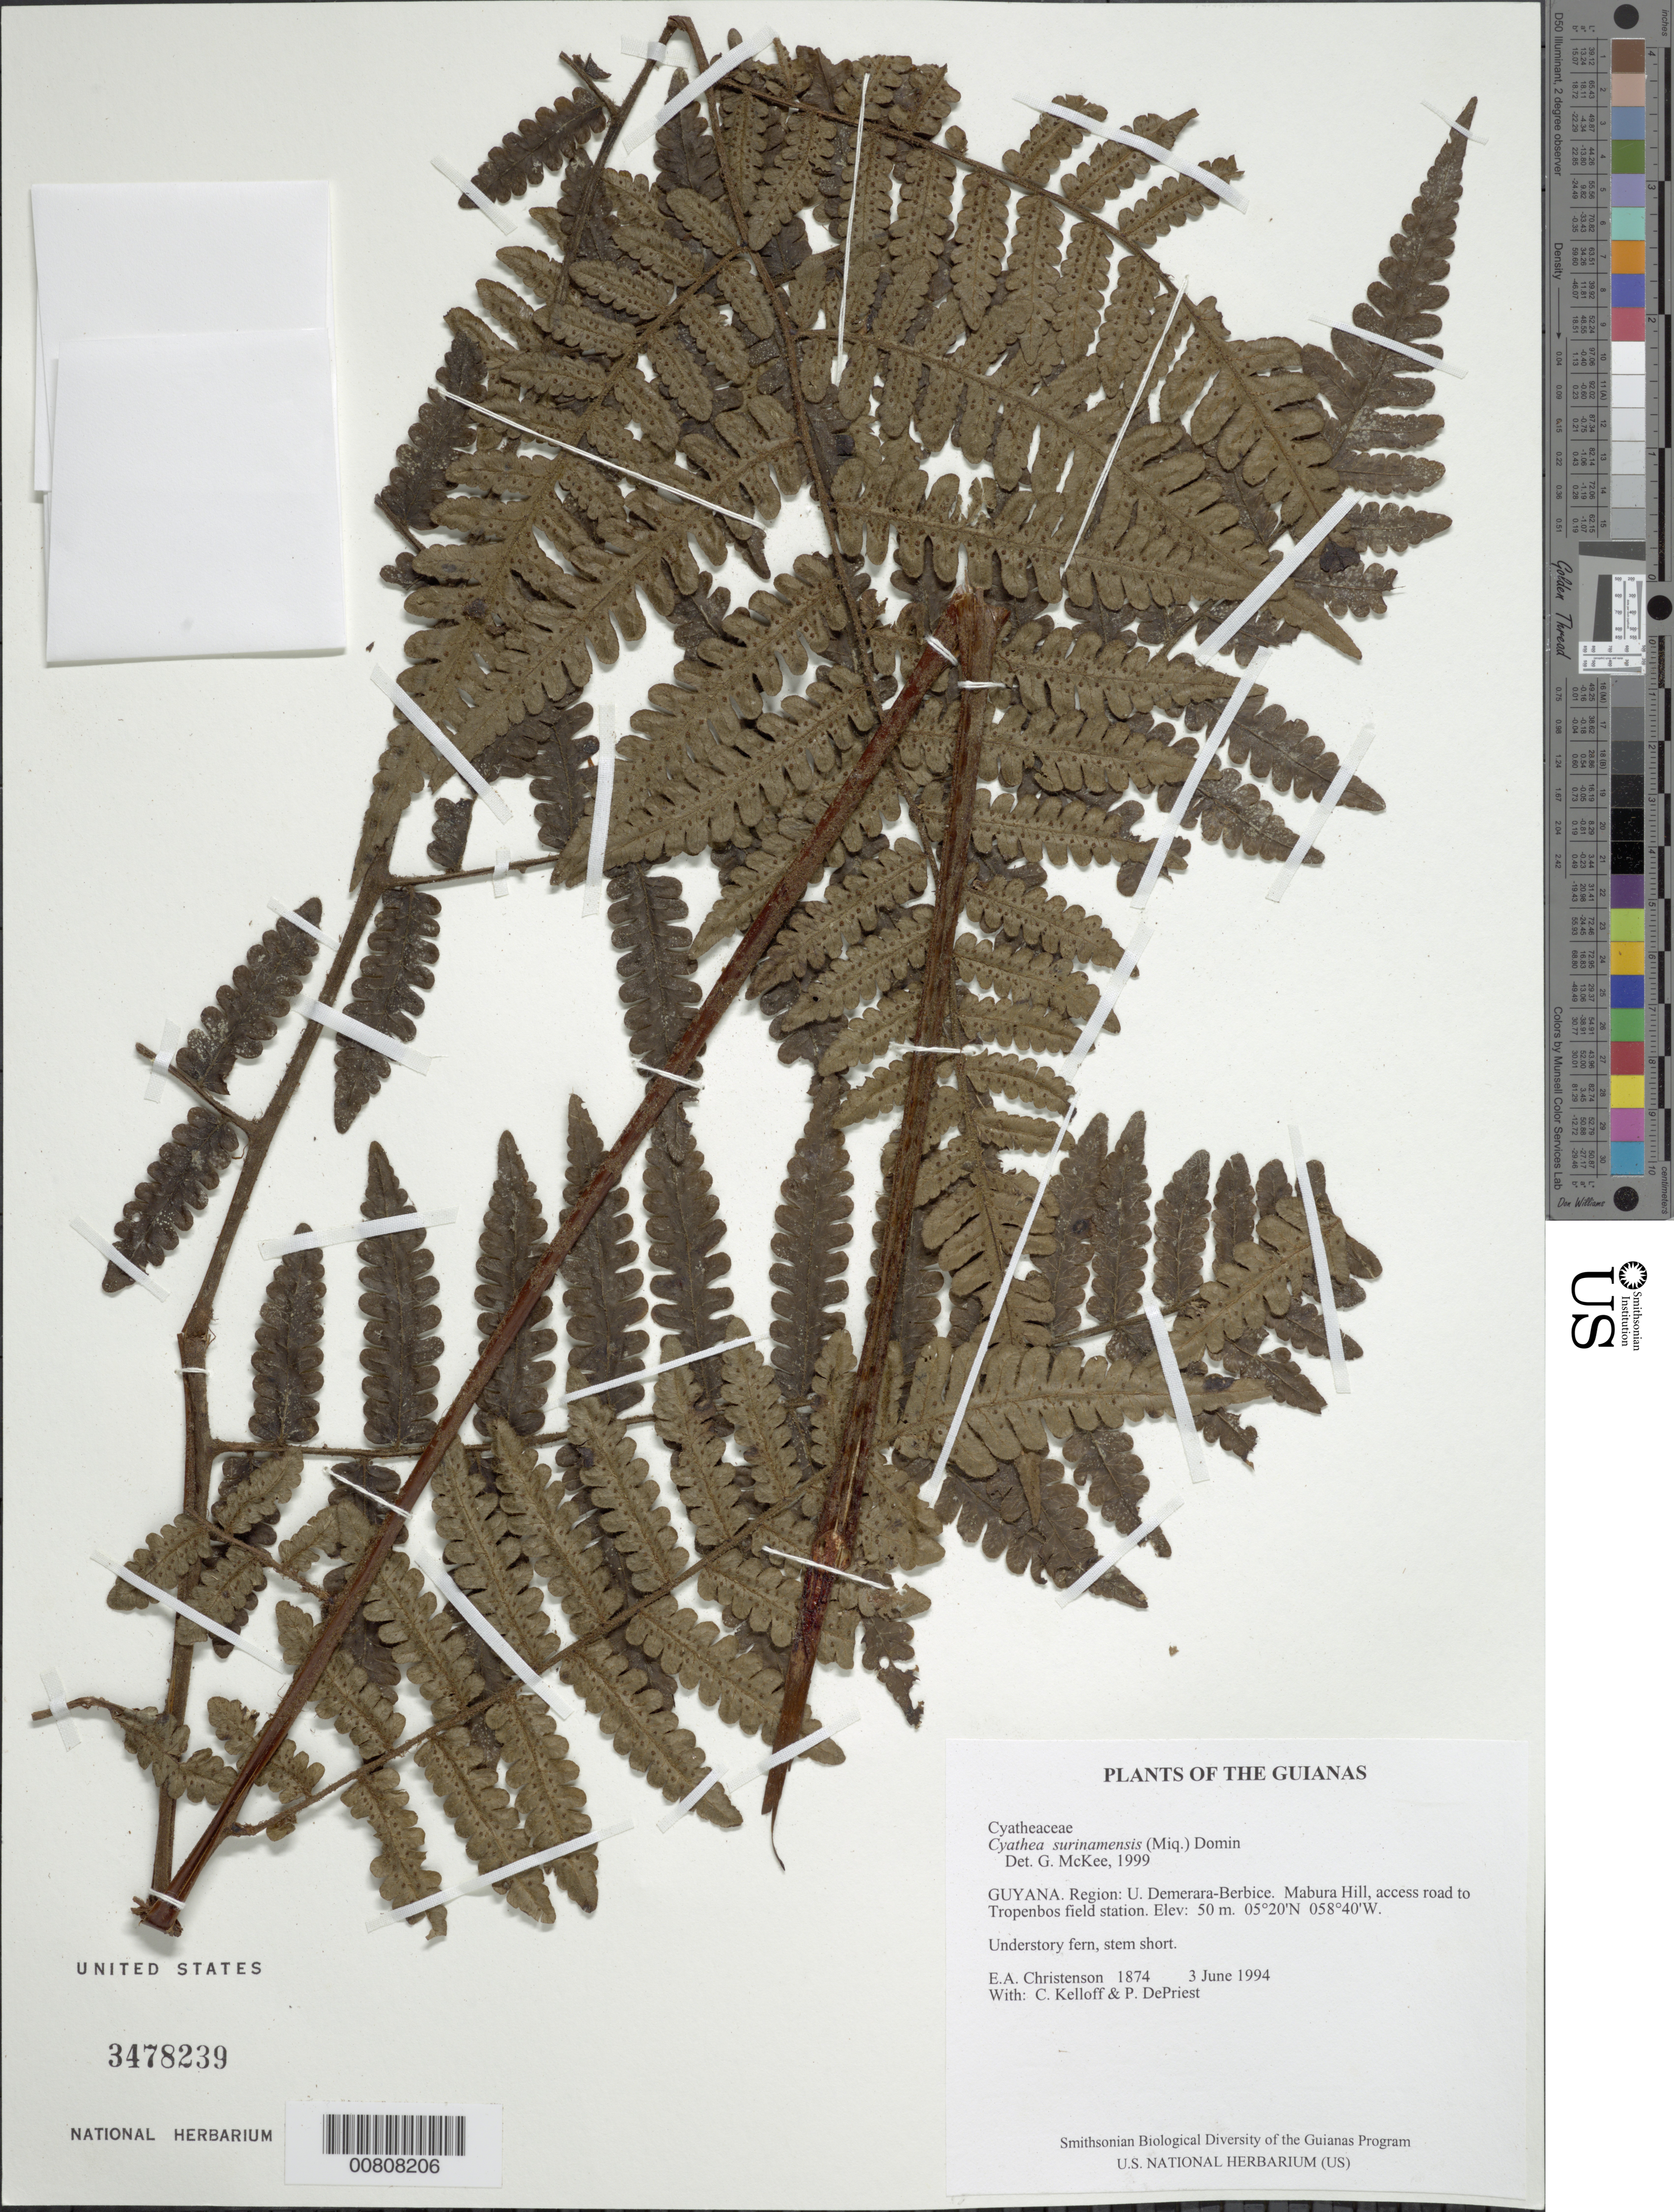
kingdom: Plantae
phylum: Tracheophyta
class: Polypodiopsida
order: Cyatheales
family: Cyatheaceae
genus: Cyathea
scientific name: Cyathea surinamensis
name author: (Miq.) Domin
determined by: McKee, G. S., (US), NMNH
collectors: E. A. Christenson, C. L. Kelloff & P. DePriest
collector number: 1874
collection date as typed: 3 June 1994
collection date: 1994-06-03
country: Guyana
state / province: U. Demerara-Berbice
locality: Mabura Hill, access road to Tropenbos field station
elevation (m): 50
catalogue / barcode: US 3478239